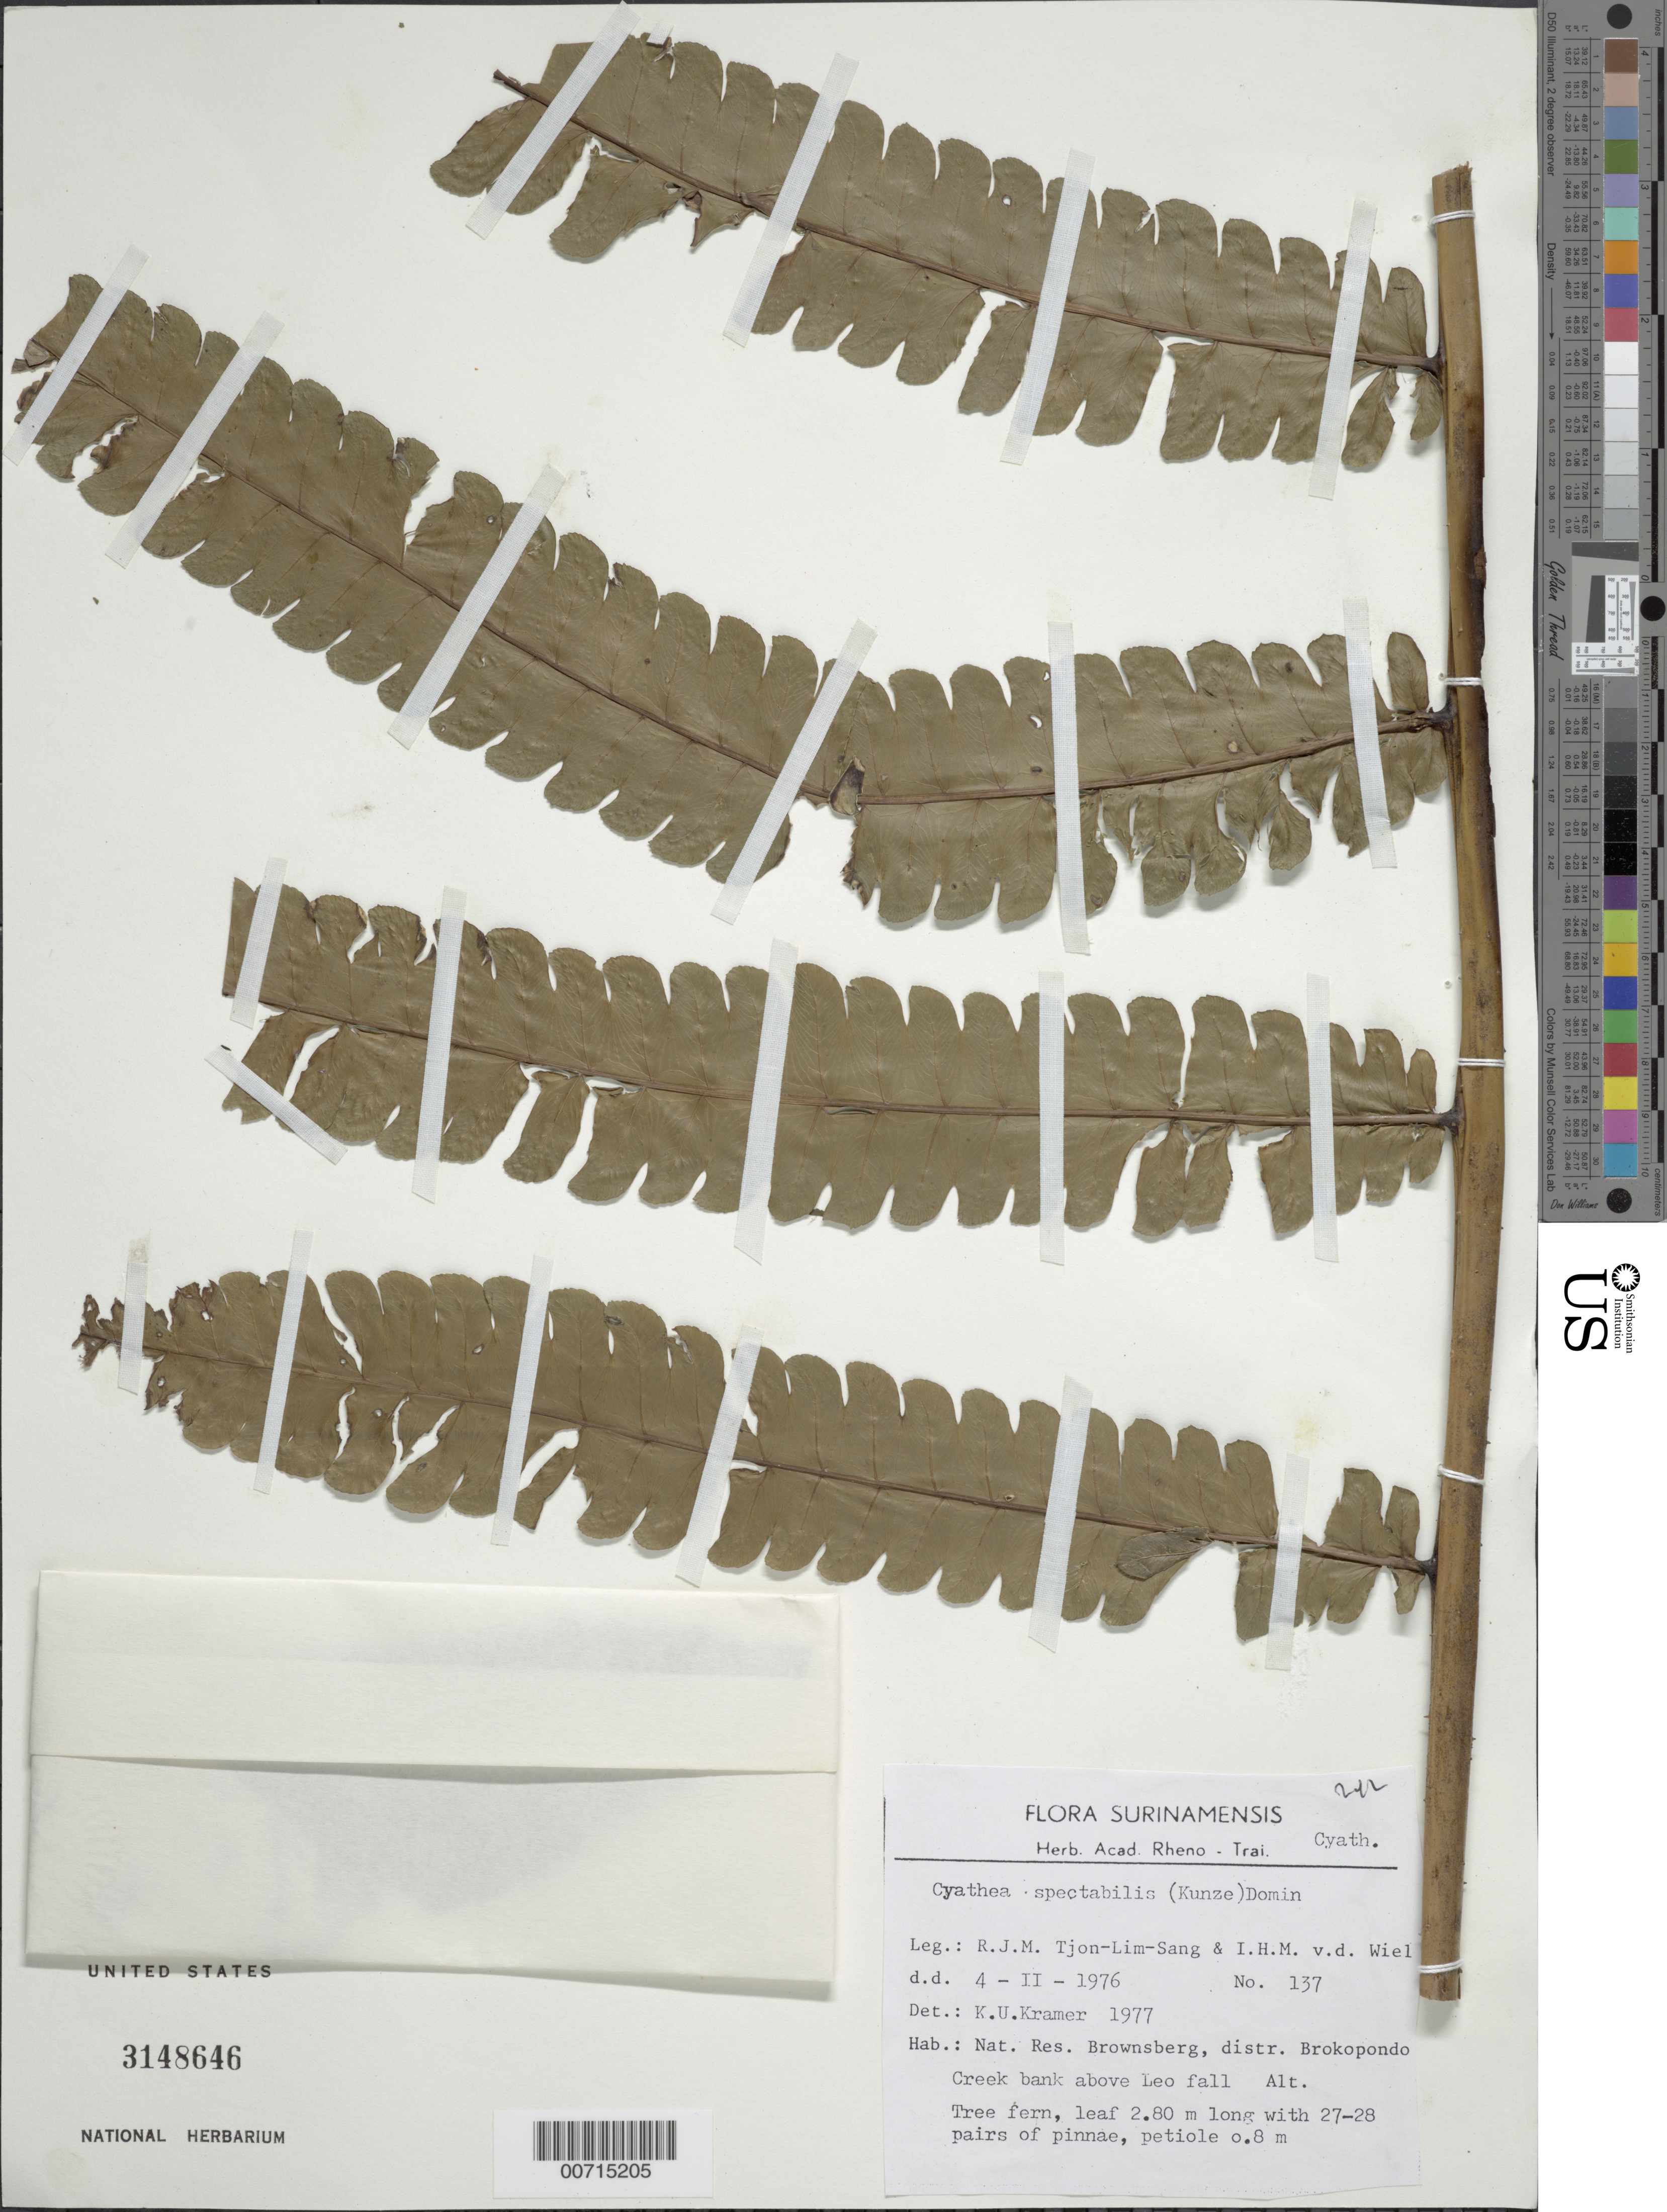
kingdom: Plantae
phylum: Tracheophyta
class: Polypodiopsida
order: Cyatheales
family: Cyatheaceae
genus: Cyathea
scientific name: Cyathea spectabilis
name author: (Kunze) Domin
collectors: R. Tjon-Lim-Sang & I. Wiel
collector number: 137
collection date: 1976-02-04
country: Suriname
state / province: Brokopondo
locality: Nat. Res. Brownsberg, Creek bank above Leo fall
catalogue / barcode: US 3148646